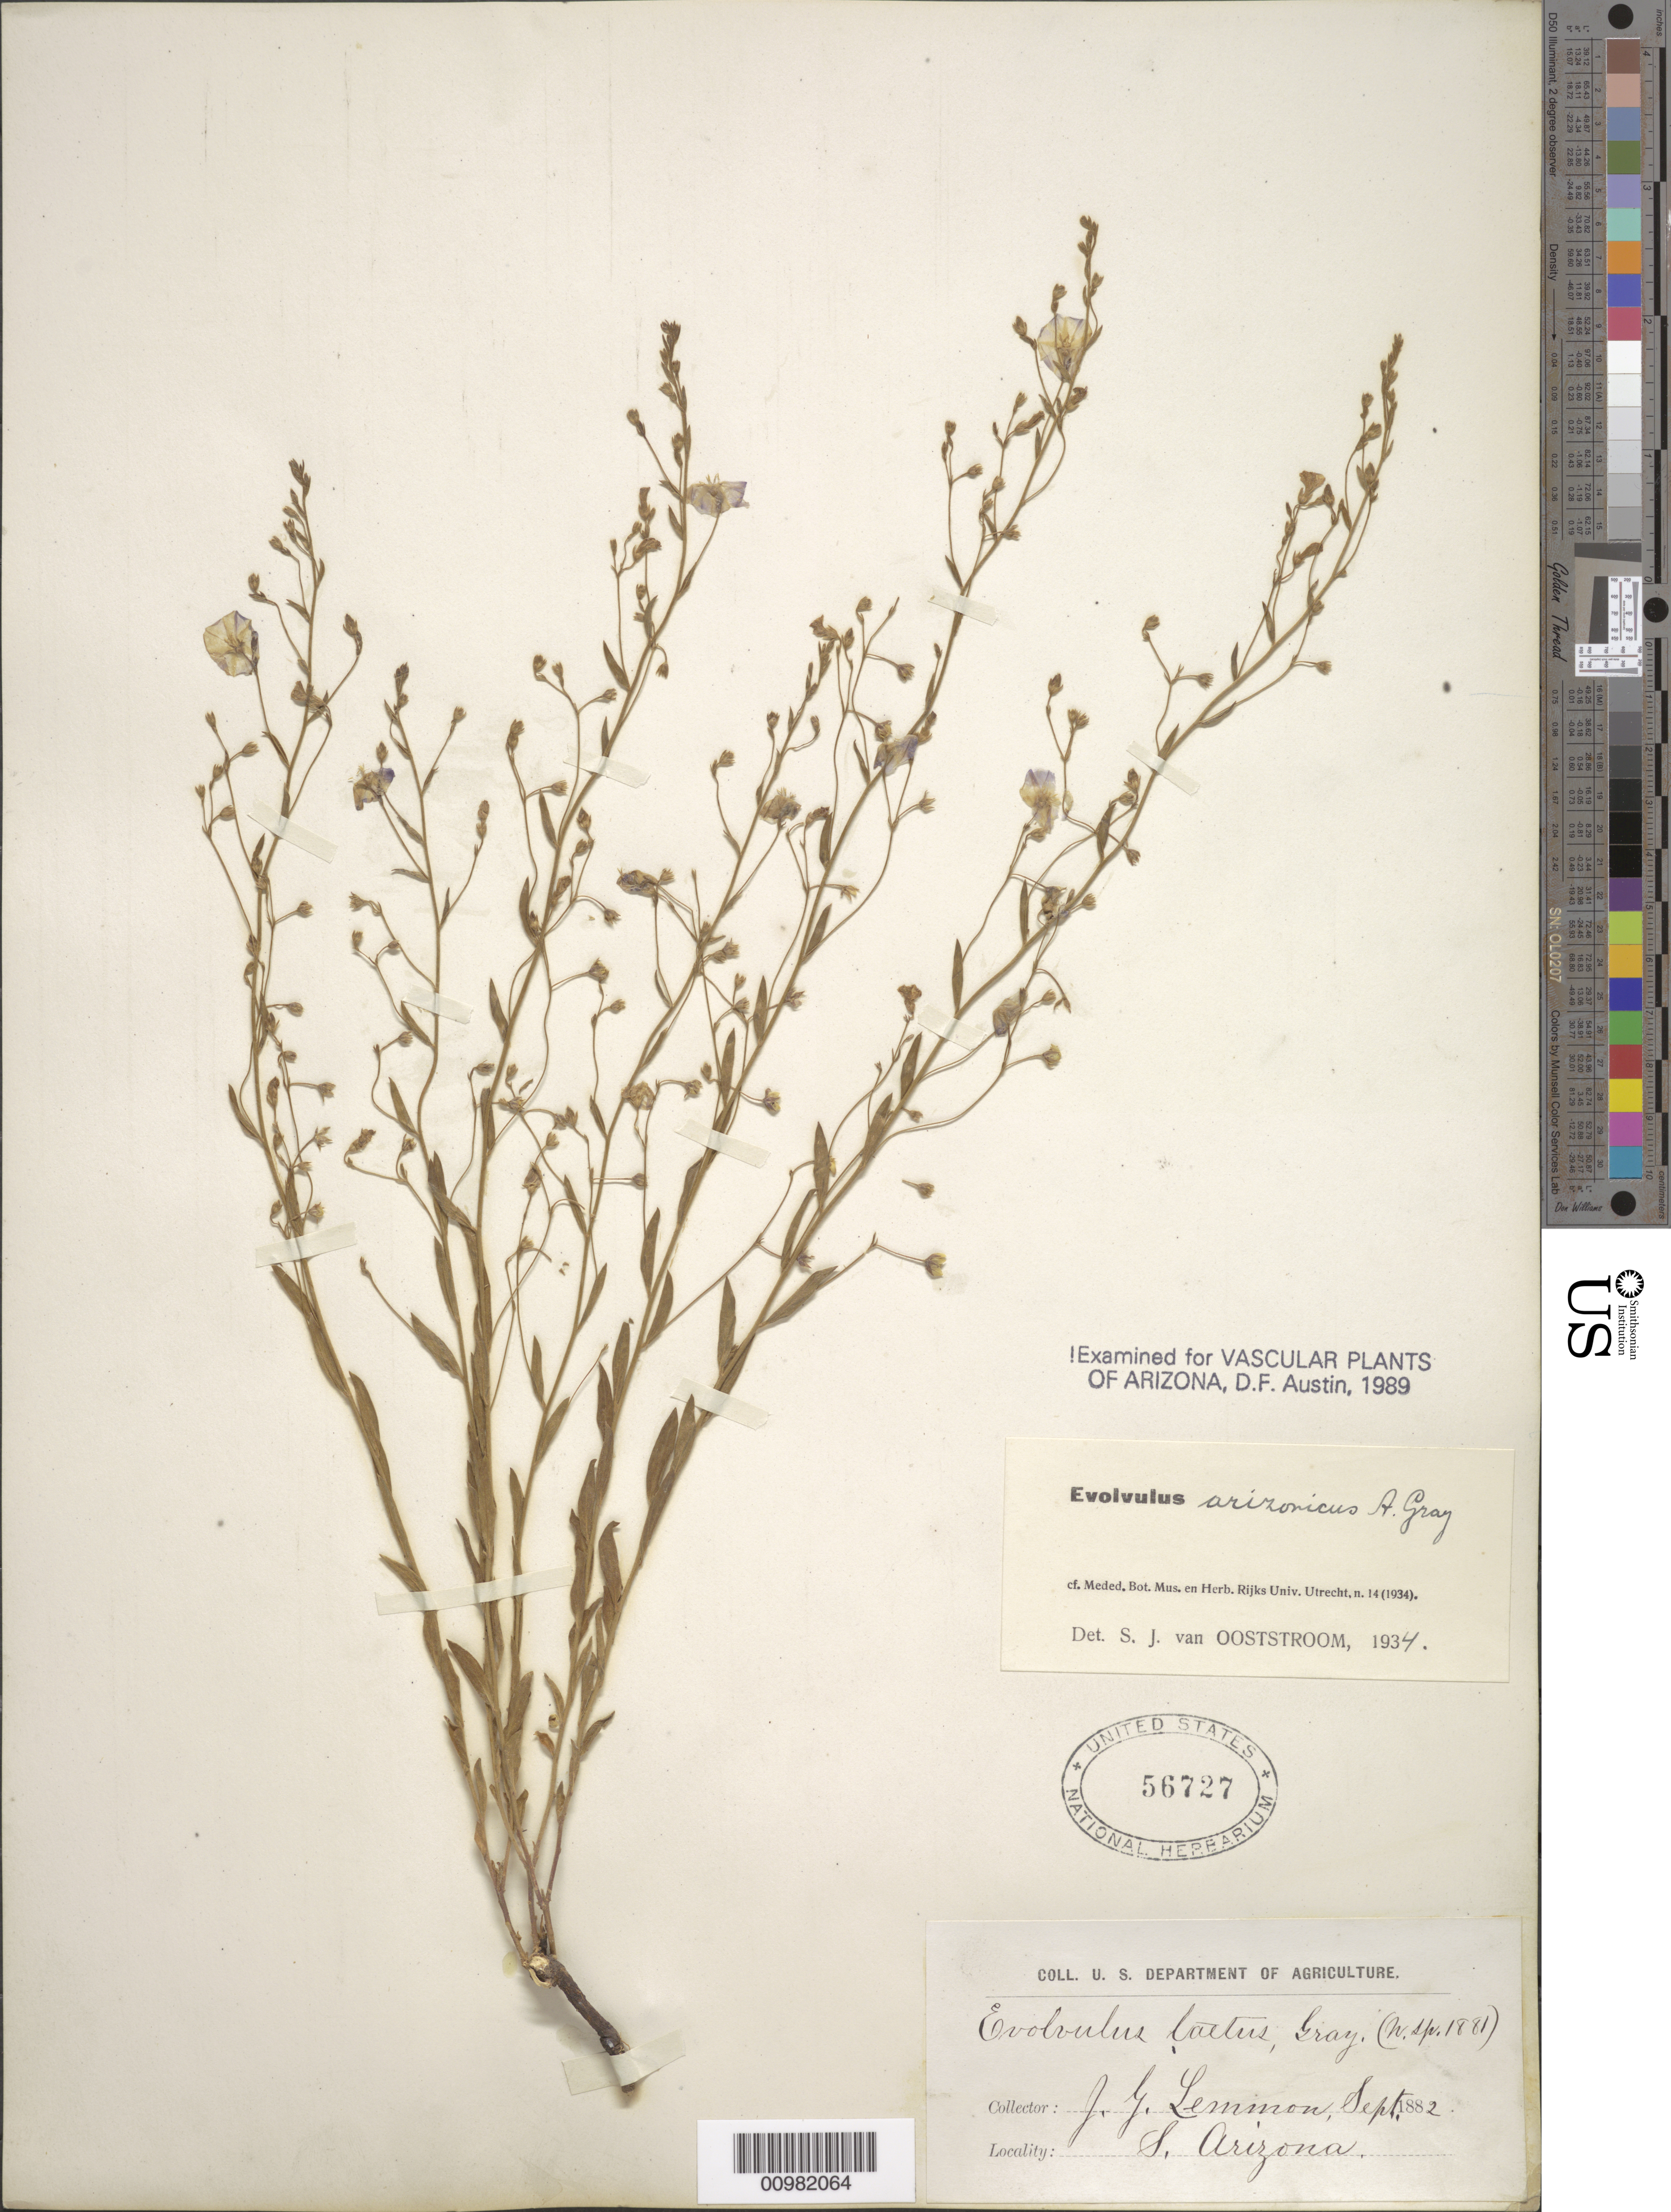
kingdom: Plantae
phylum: Tracheophyta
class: Magnoliopsida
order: Solanales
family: Convolvulaceae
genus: Evolvulus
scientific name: Evolvulus arizonicus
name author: A. Gray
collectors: J. G. Lemmon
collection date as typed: Sep 1882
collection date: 1882-09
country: United States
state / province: Arizona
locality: S. Arizona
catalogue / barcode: US 56727